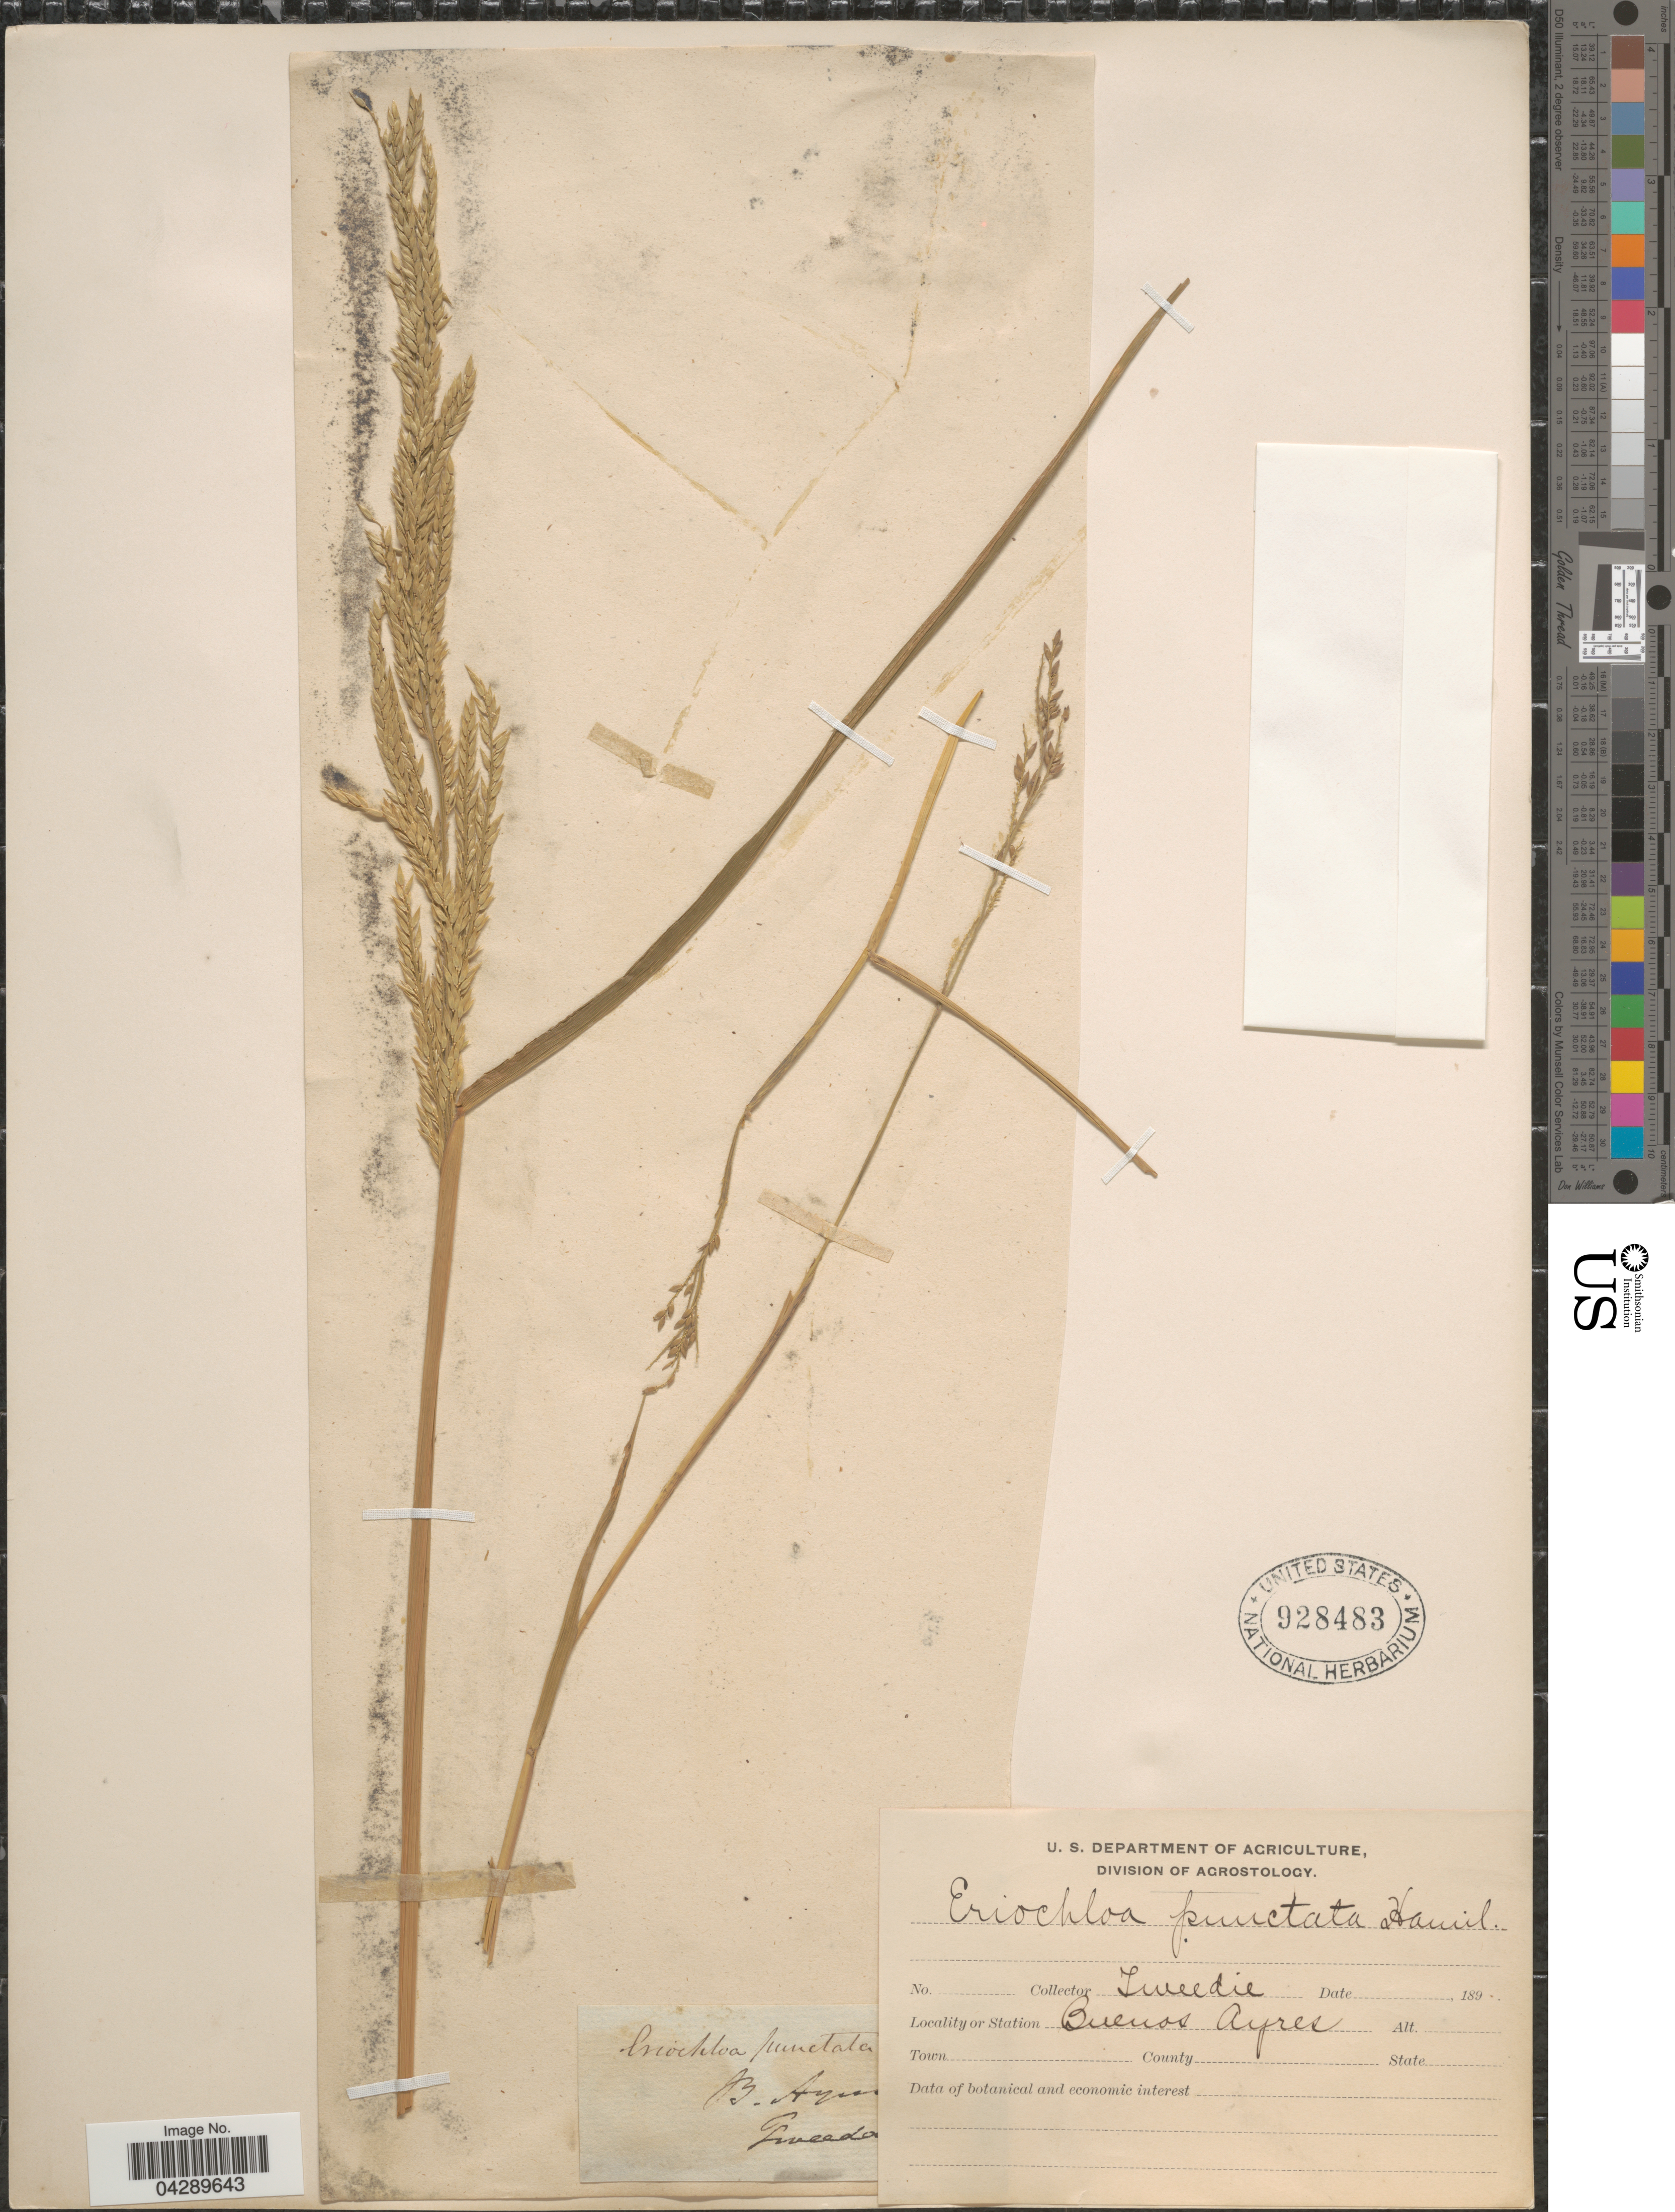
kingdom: Plantae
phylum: Tracheophyta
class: Liliopsida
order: Poales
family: Poaceae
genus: Eriochloa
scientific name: Eriochloa punctata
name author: (L.) Desv. ex Ham.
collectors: -- Tweedie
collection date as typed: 189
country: Argentina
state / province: Buenos Aires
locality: Station Buenos Ayres.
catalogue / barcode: US 928483